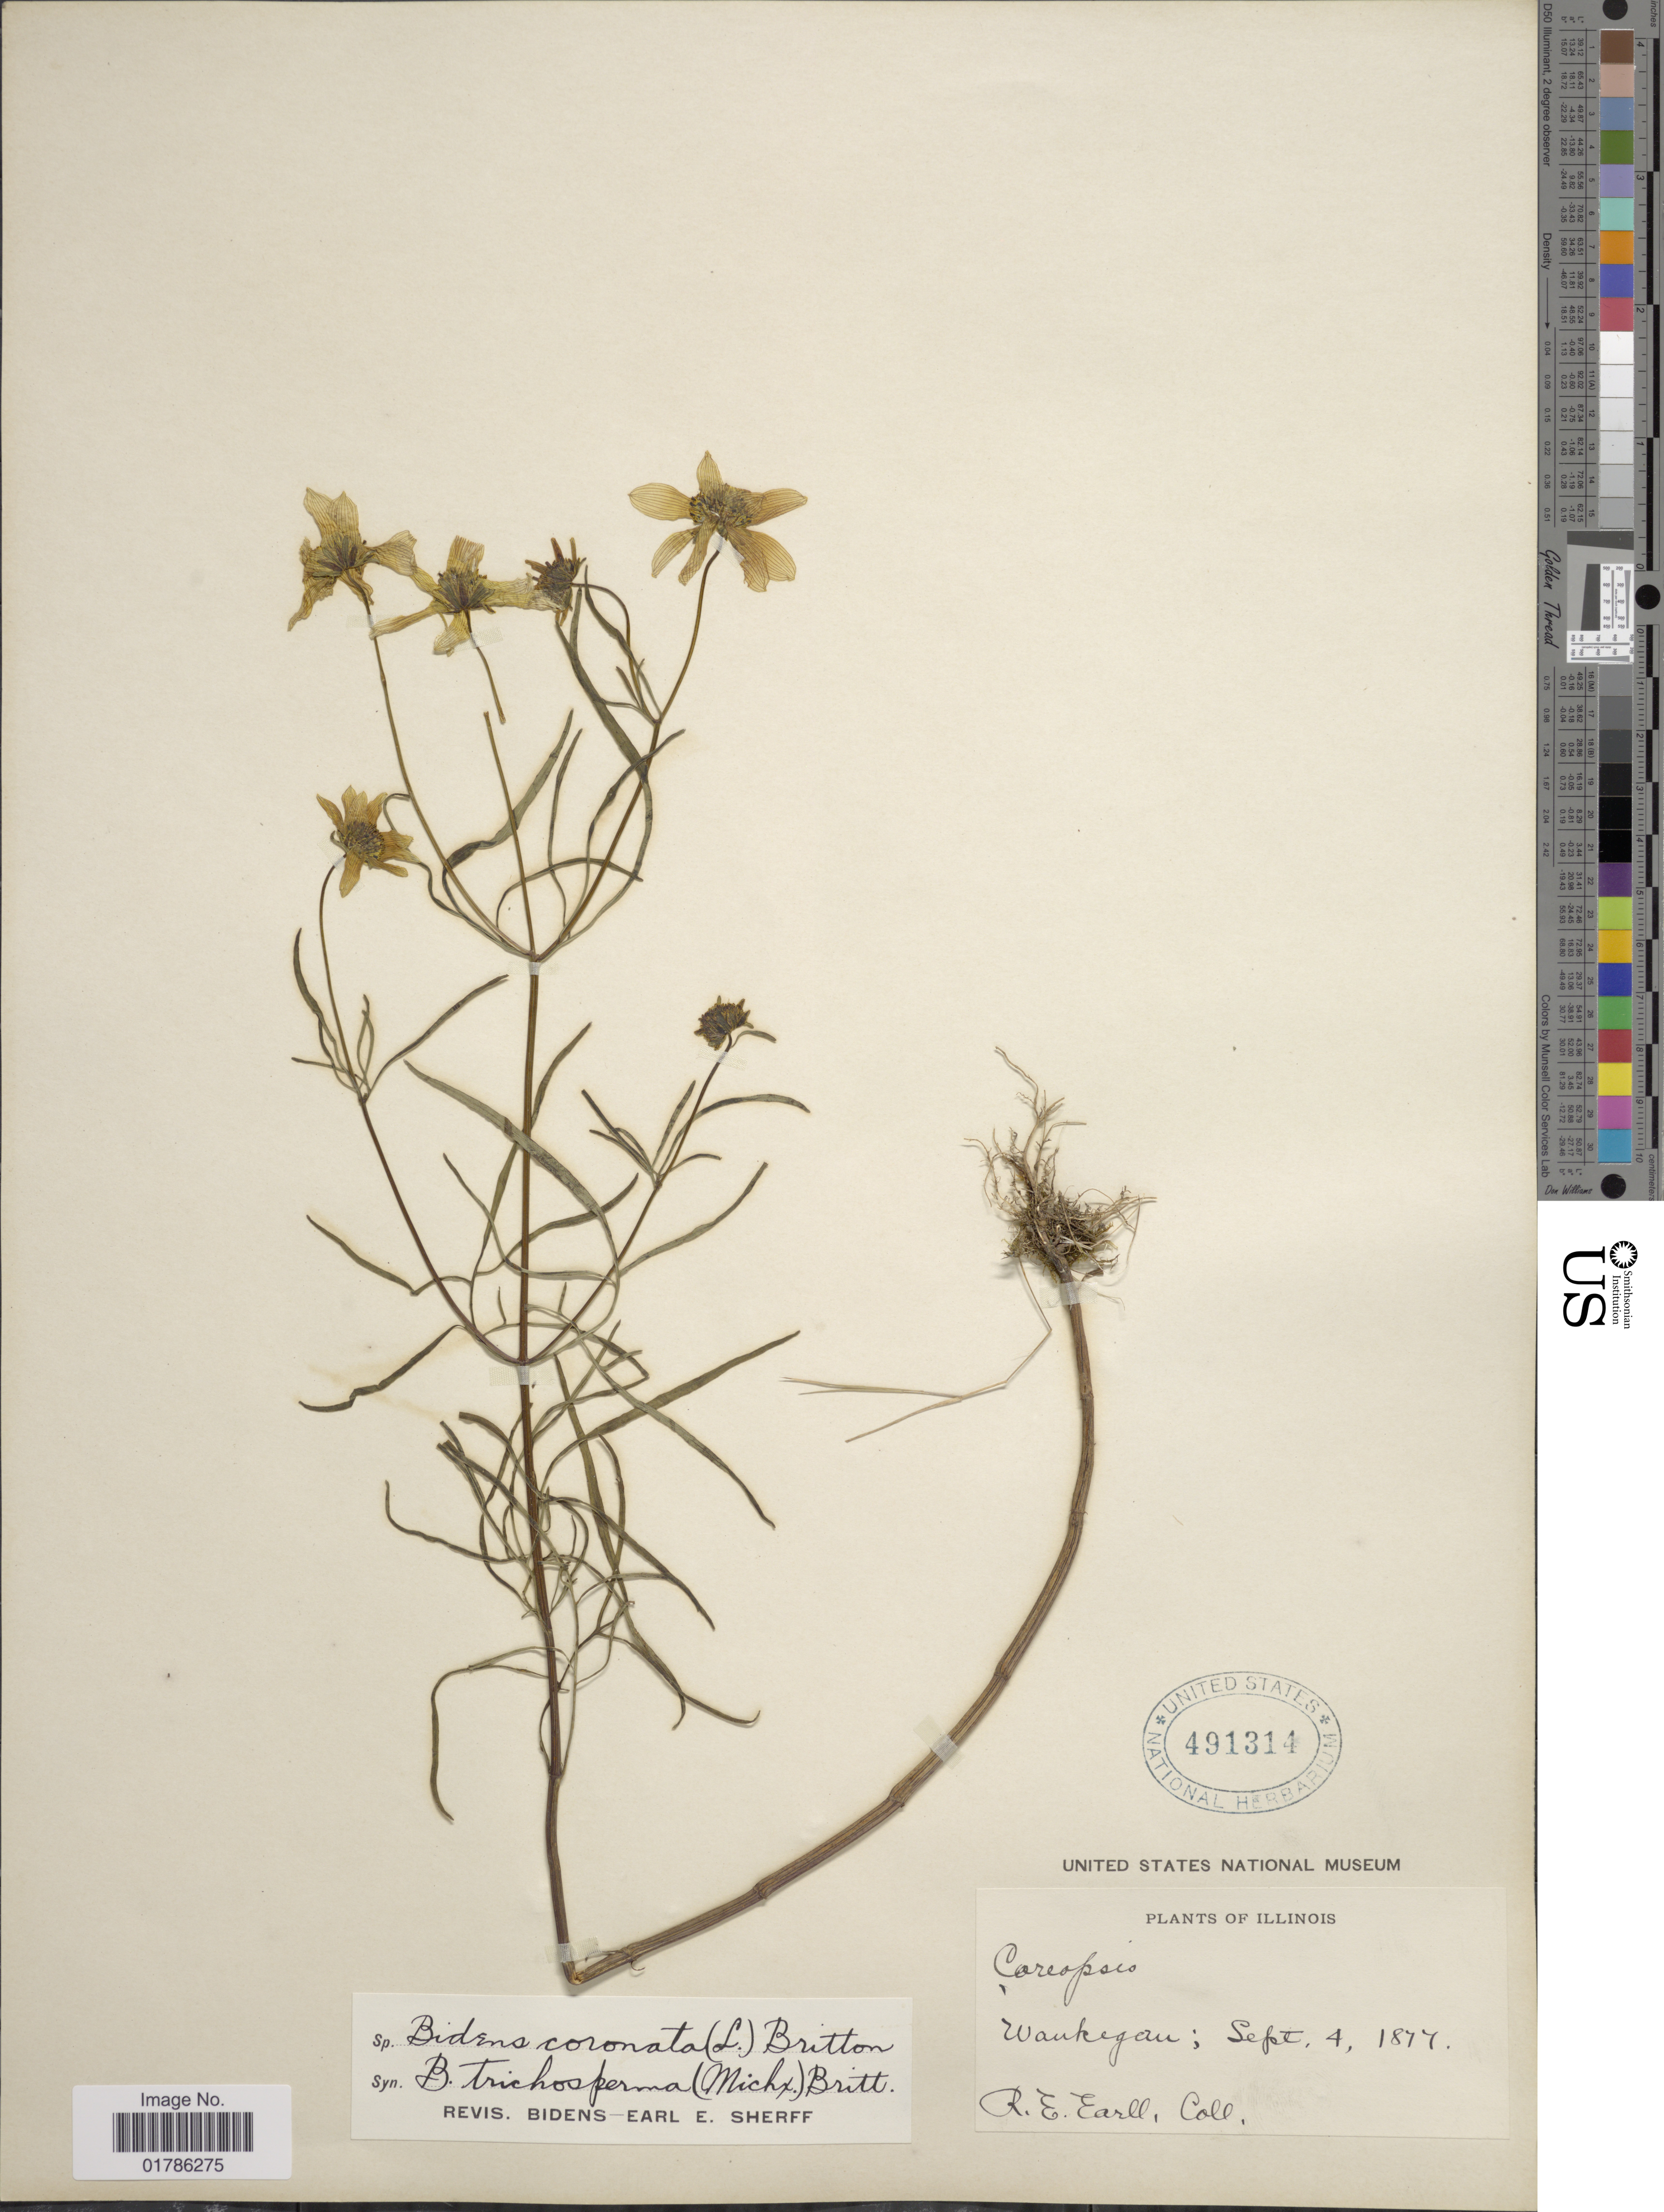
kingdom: Plantae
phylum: Tracheophyta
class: Magnoliopsida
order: Asterales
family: Asteraceae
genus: Bidens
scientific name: Bidens coronata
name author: (L.) Britton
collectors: R. Earll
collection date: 1877-09-04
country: United States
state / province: Illinois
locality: Wankegau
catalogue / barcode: US 491314